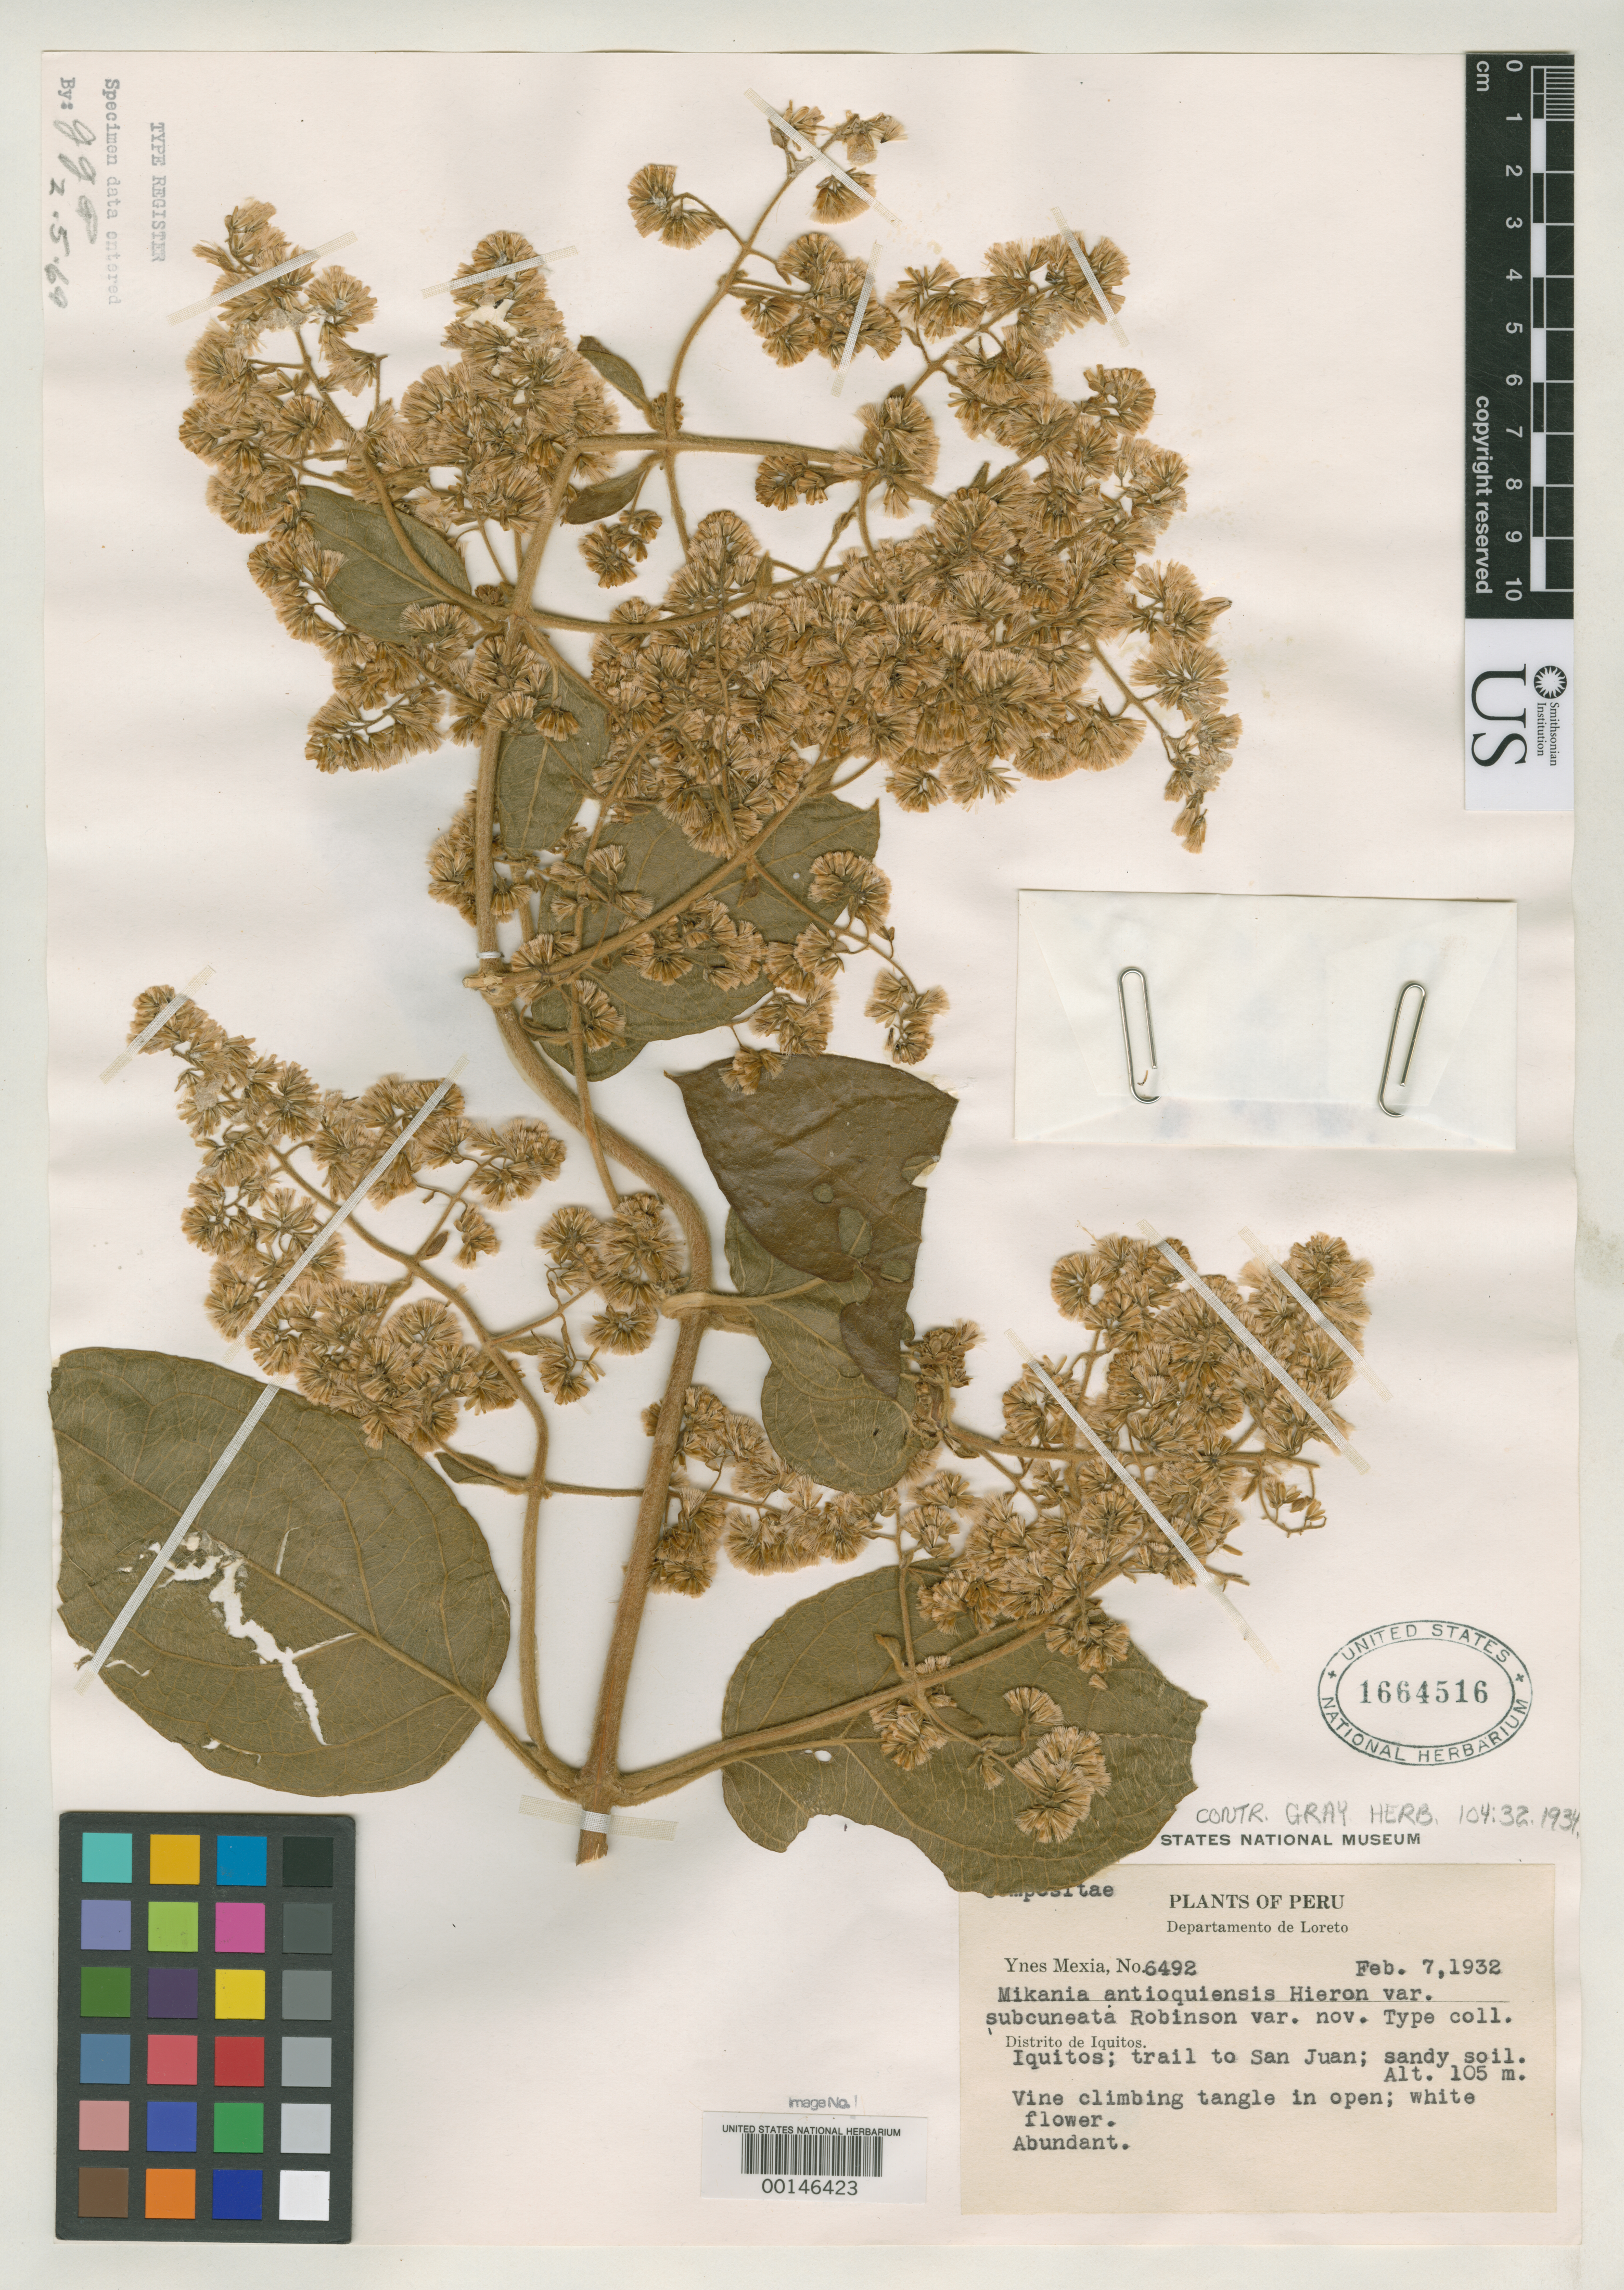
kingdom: Plantae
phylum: Tracheophyta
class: Magnoliopsida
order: Asterales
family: Asteraceae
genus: Mikania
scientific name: Mikania antioquiensis var. subcuneata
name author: B.L. Rob.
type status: Isotype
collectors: Y. Mexia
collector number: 6492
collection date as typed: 07 Feb 1932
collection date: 1932-02-07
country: Peru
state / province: Loreto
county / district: Maynas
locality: Iquitos, trail to San Juan.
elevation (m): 105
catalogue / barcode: US 1664516